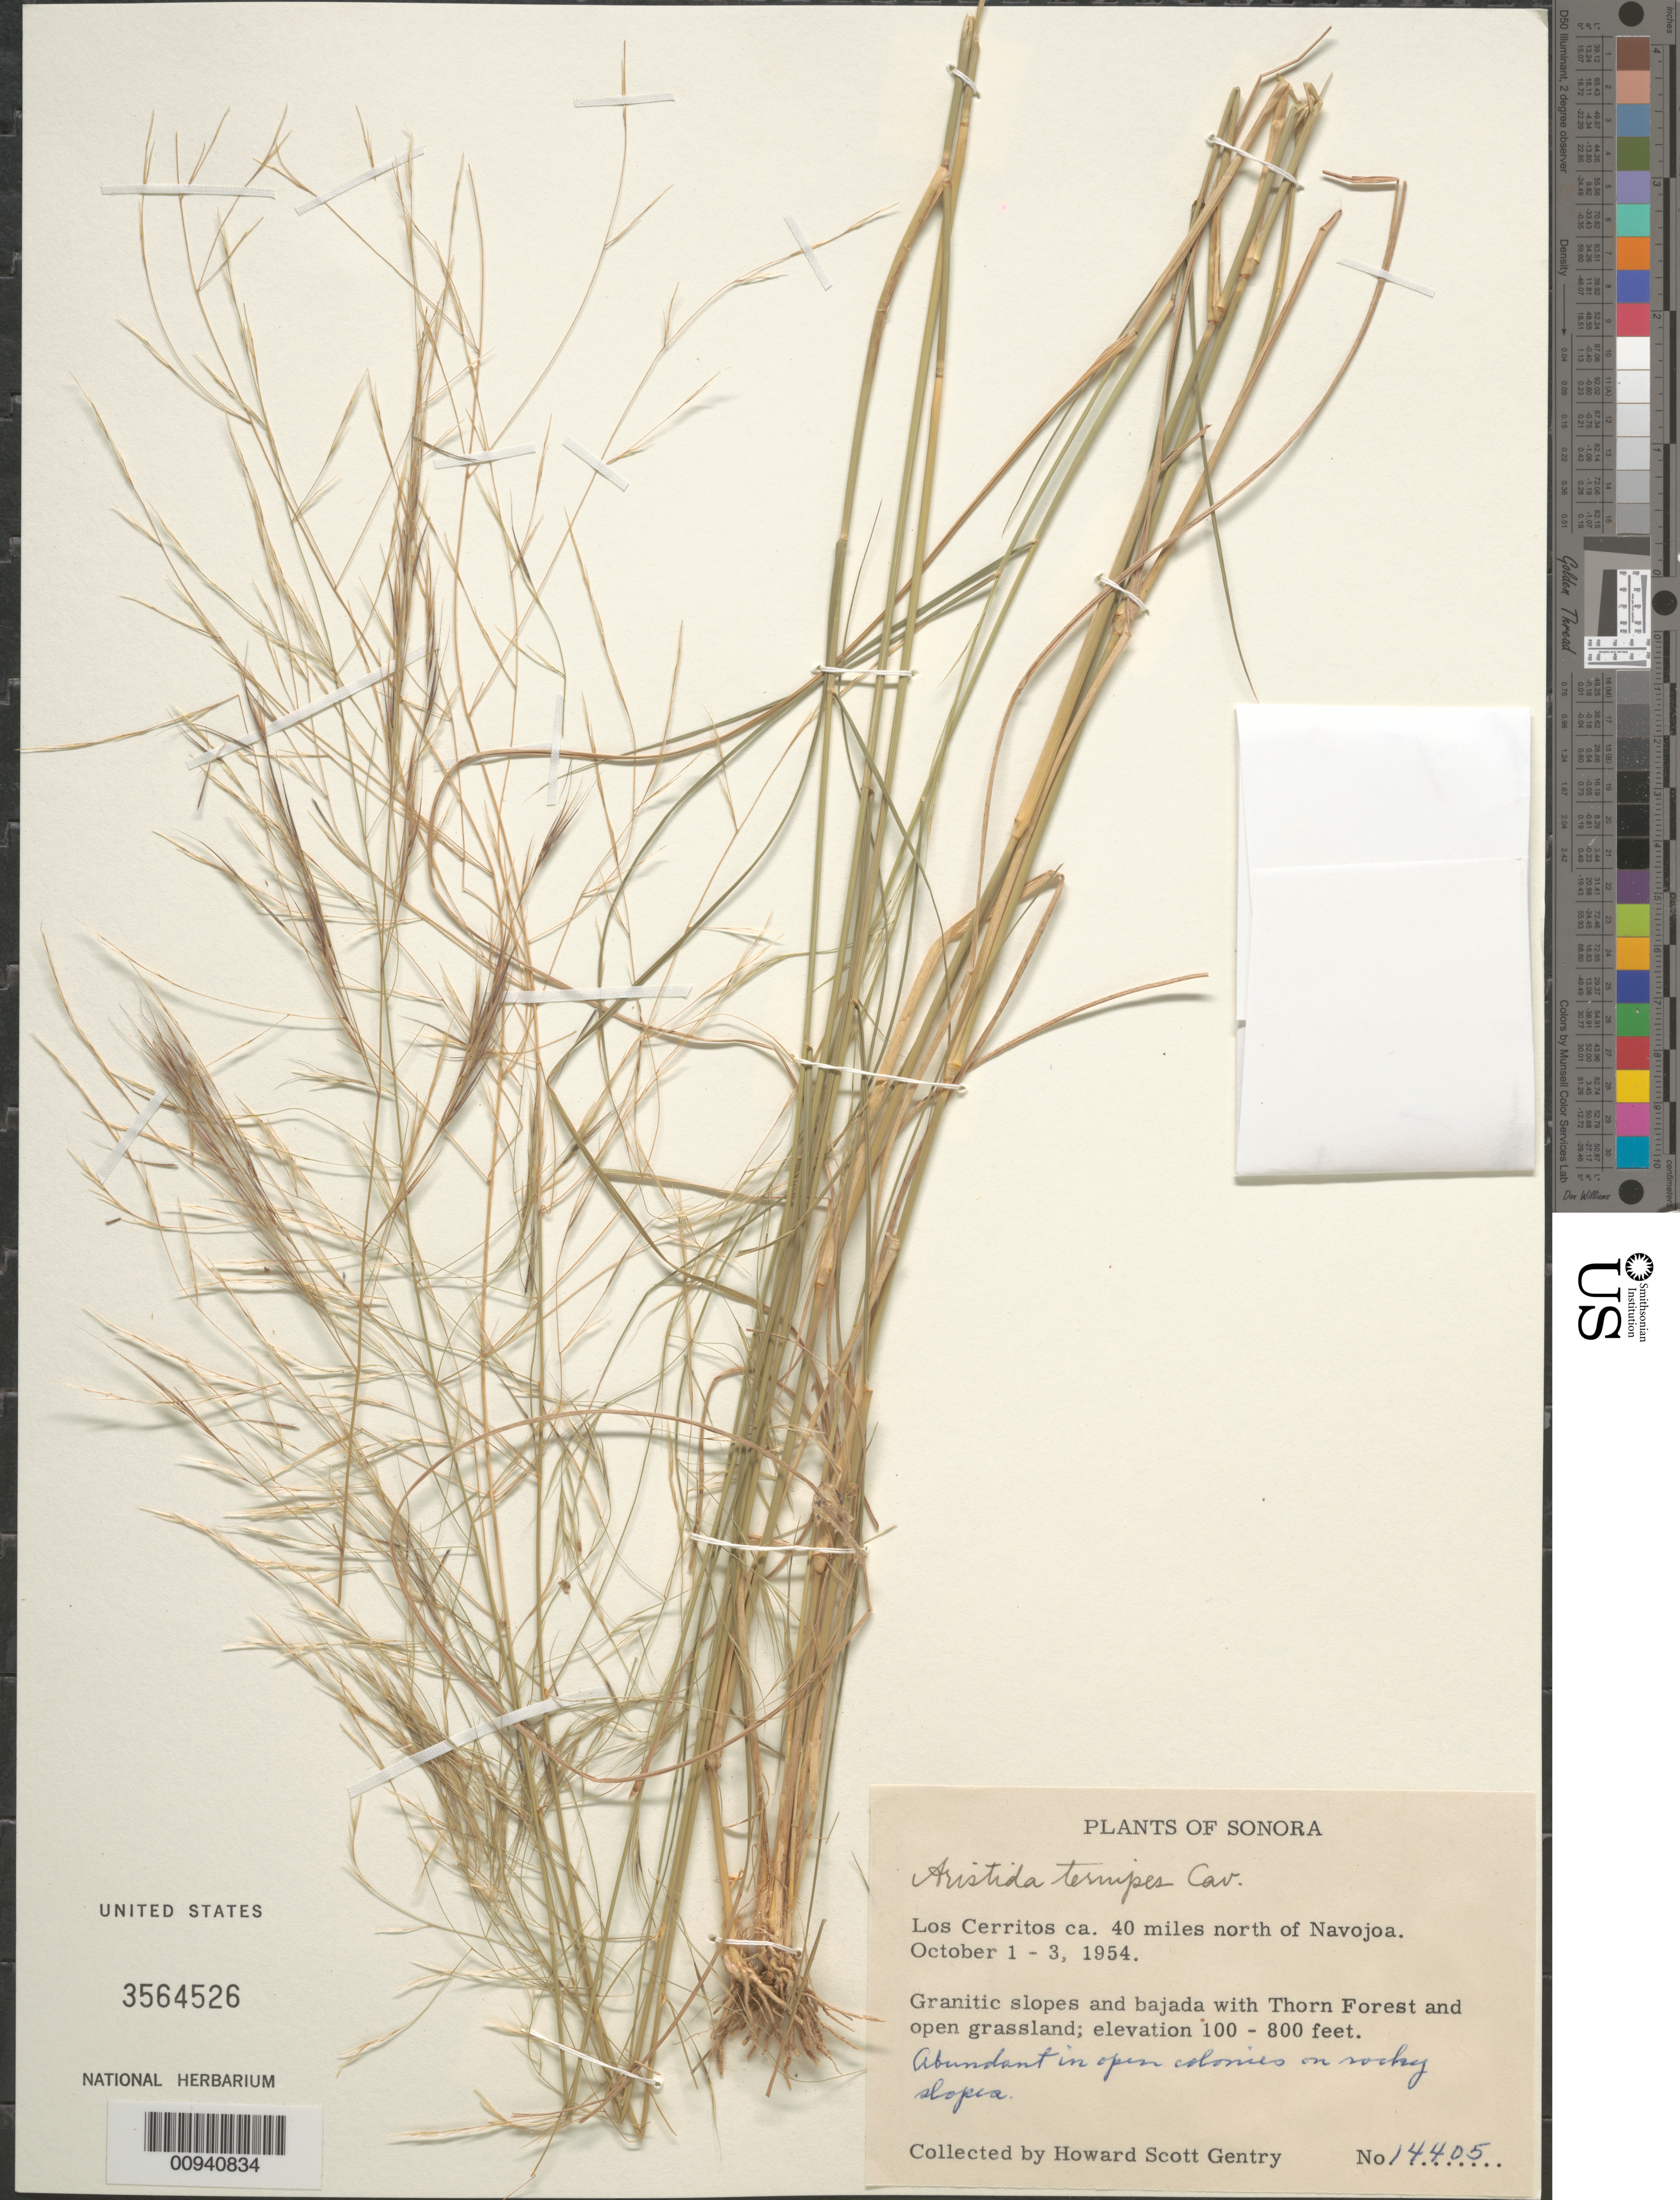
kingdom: Plantae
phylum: Tracheophyta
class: Liliopsida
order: Poales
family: Poaceae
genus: Aristida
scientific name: Aristida ternipes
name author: Cav.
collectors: H. S. Gentry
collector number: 14405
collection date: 1954-10-01/1954-10-03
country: Mexico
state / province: Sonora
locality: Los Cerritos ca. 40 miles north of Navojoa.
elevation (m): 30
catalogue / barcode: US 3564526